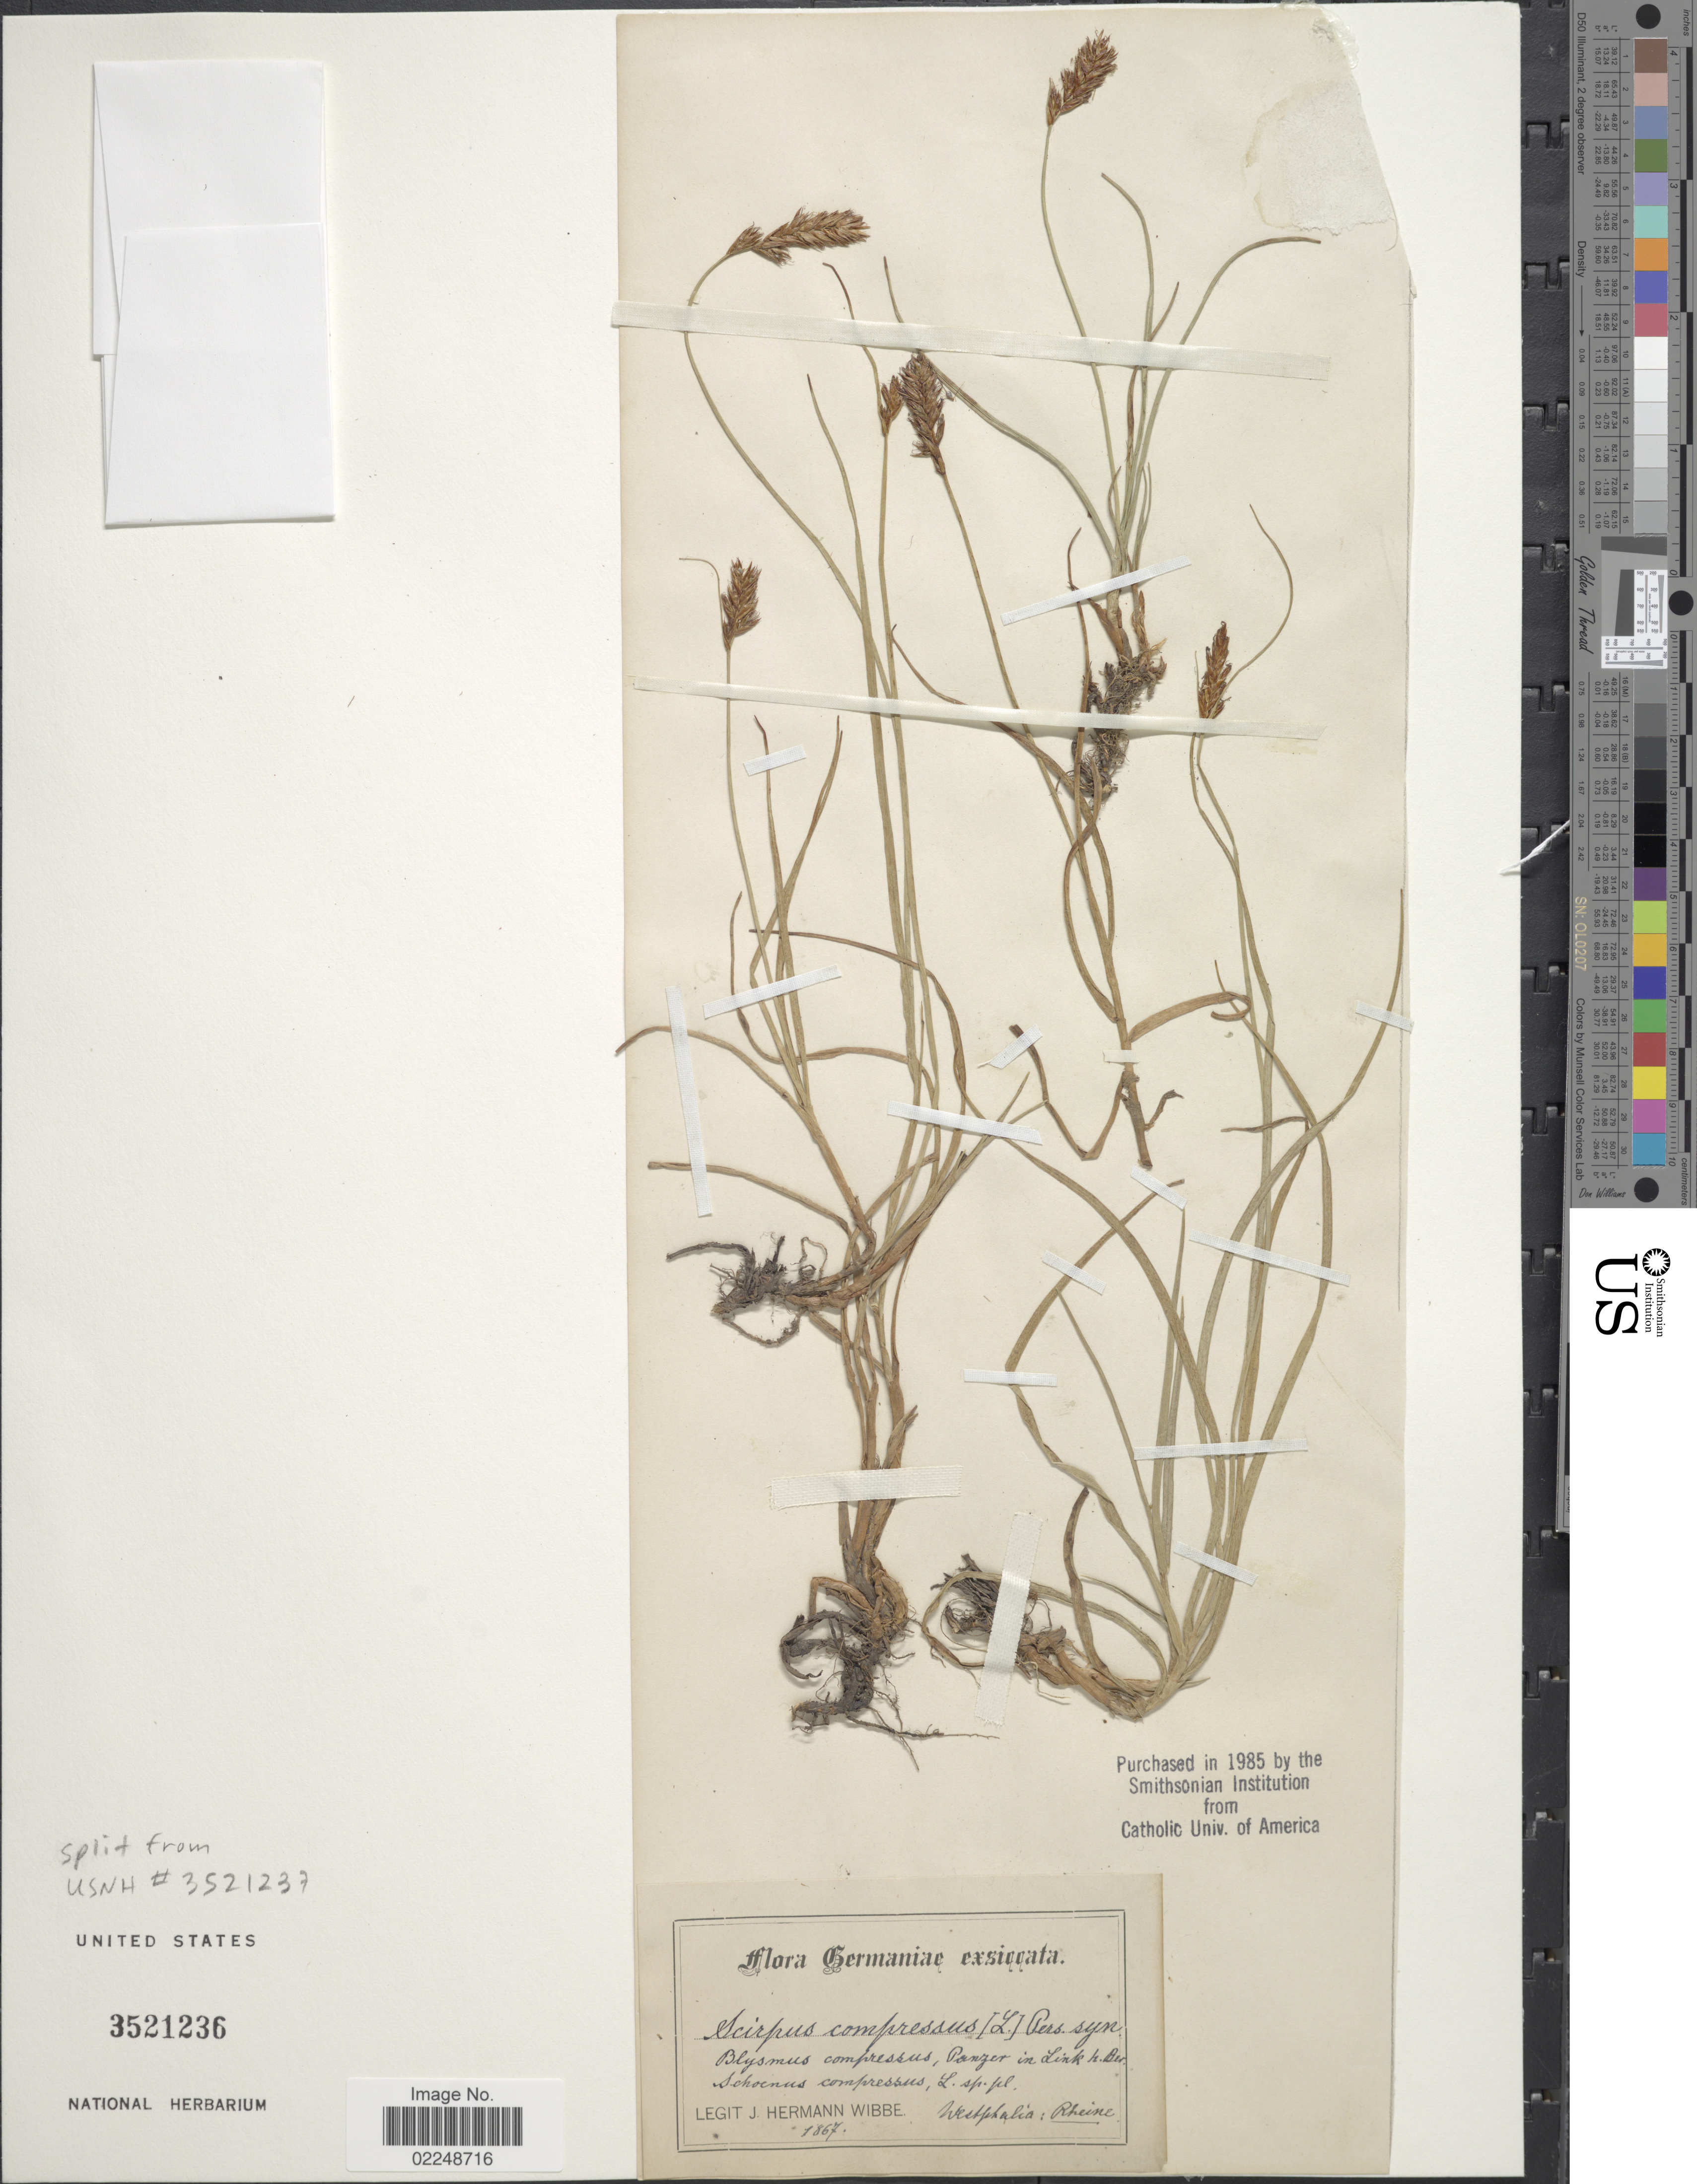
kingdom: Plantae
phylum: Tracheophyta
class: Liliopsida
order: Poales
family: Cyperaceae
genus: Blysmus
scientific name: Blysmus compressus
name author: (L.) Panzer ex Link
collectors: J. Wibbe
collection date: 1867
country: Germany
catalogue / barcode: US 3521236